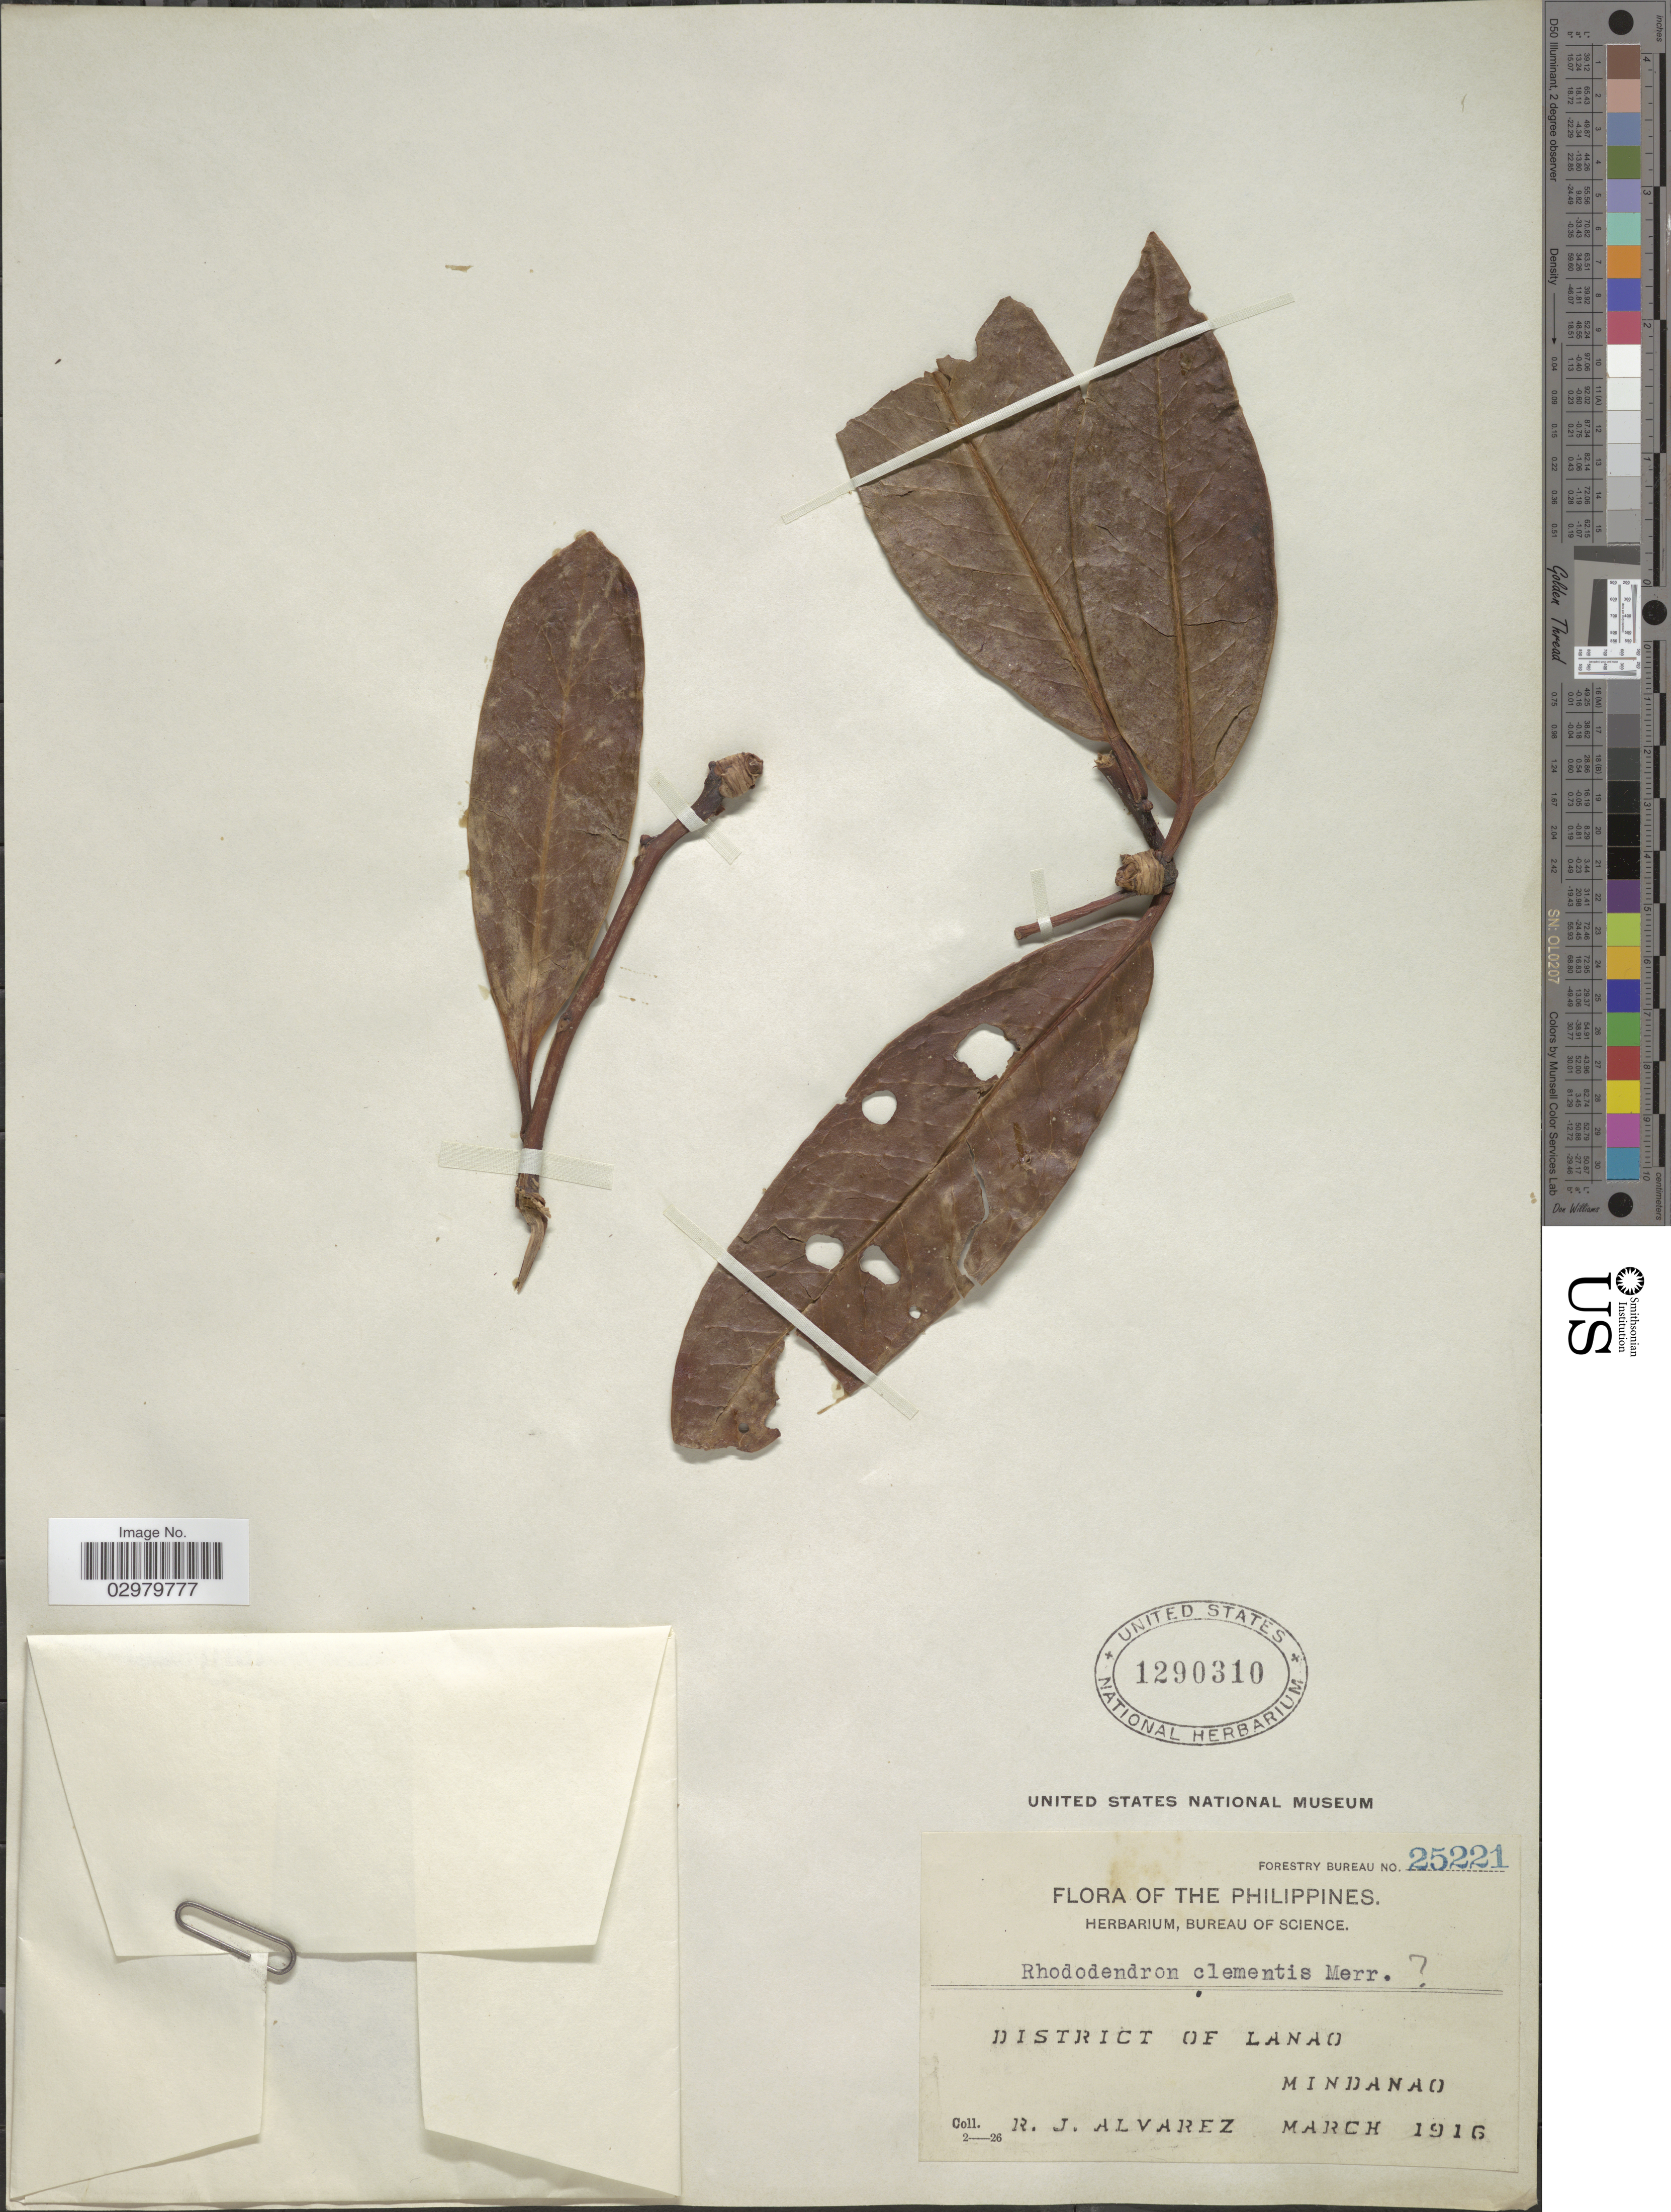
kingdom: Plantae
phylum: Tracheophyta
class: Magnoliopsida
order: Ericales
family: Ericaceae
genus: Rhododendron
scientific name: Rhododendron clementis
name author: Merr.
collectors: R. Alvarez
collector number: Forestry Bureau 25221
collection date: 1916-03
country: Philippines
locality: District of Lanao. Mindanao.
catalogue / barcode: US 1290310